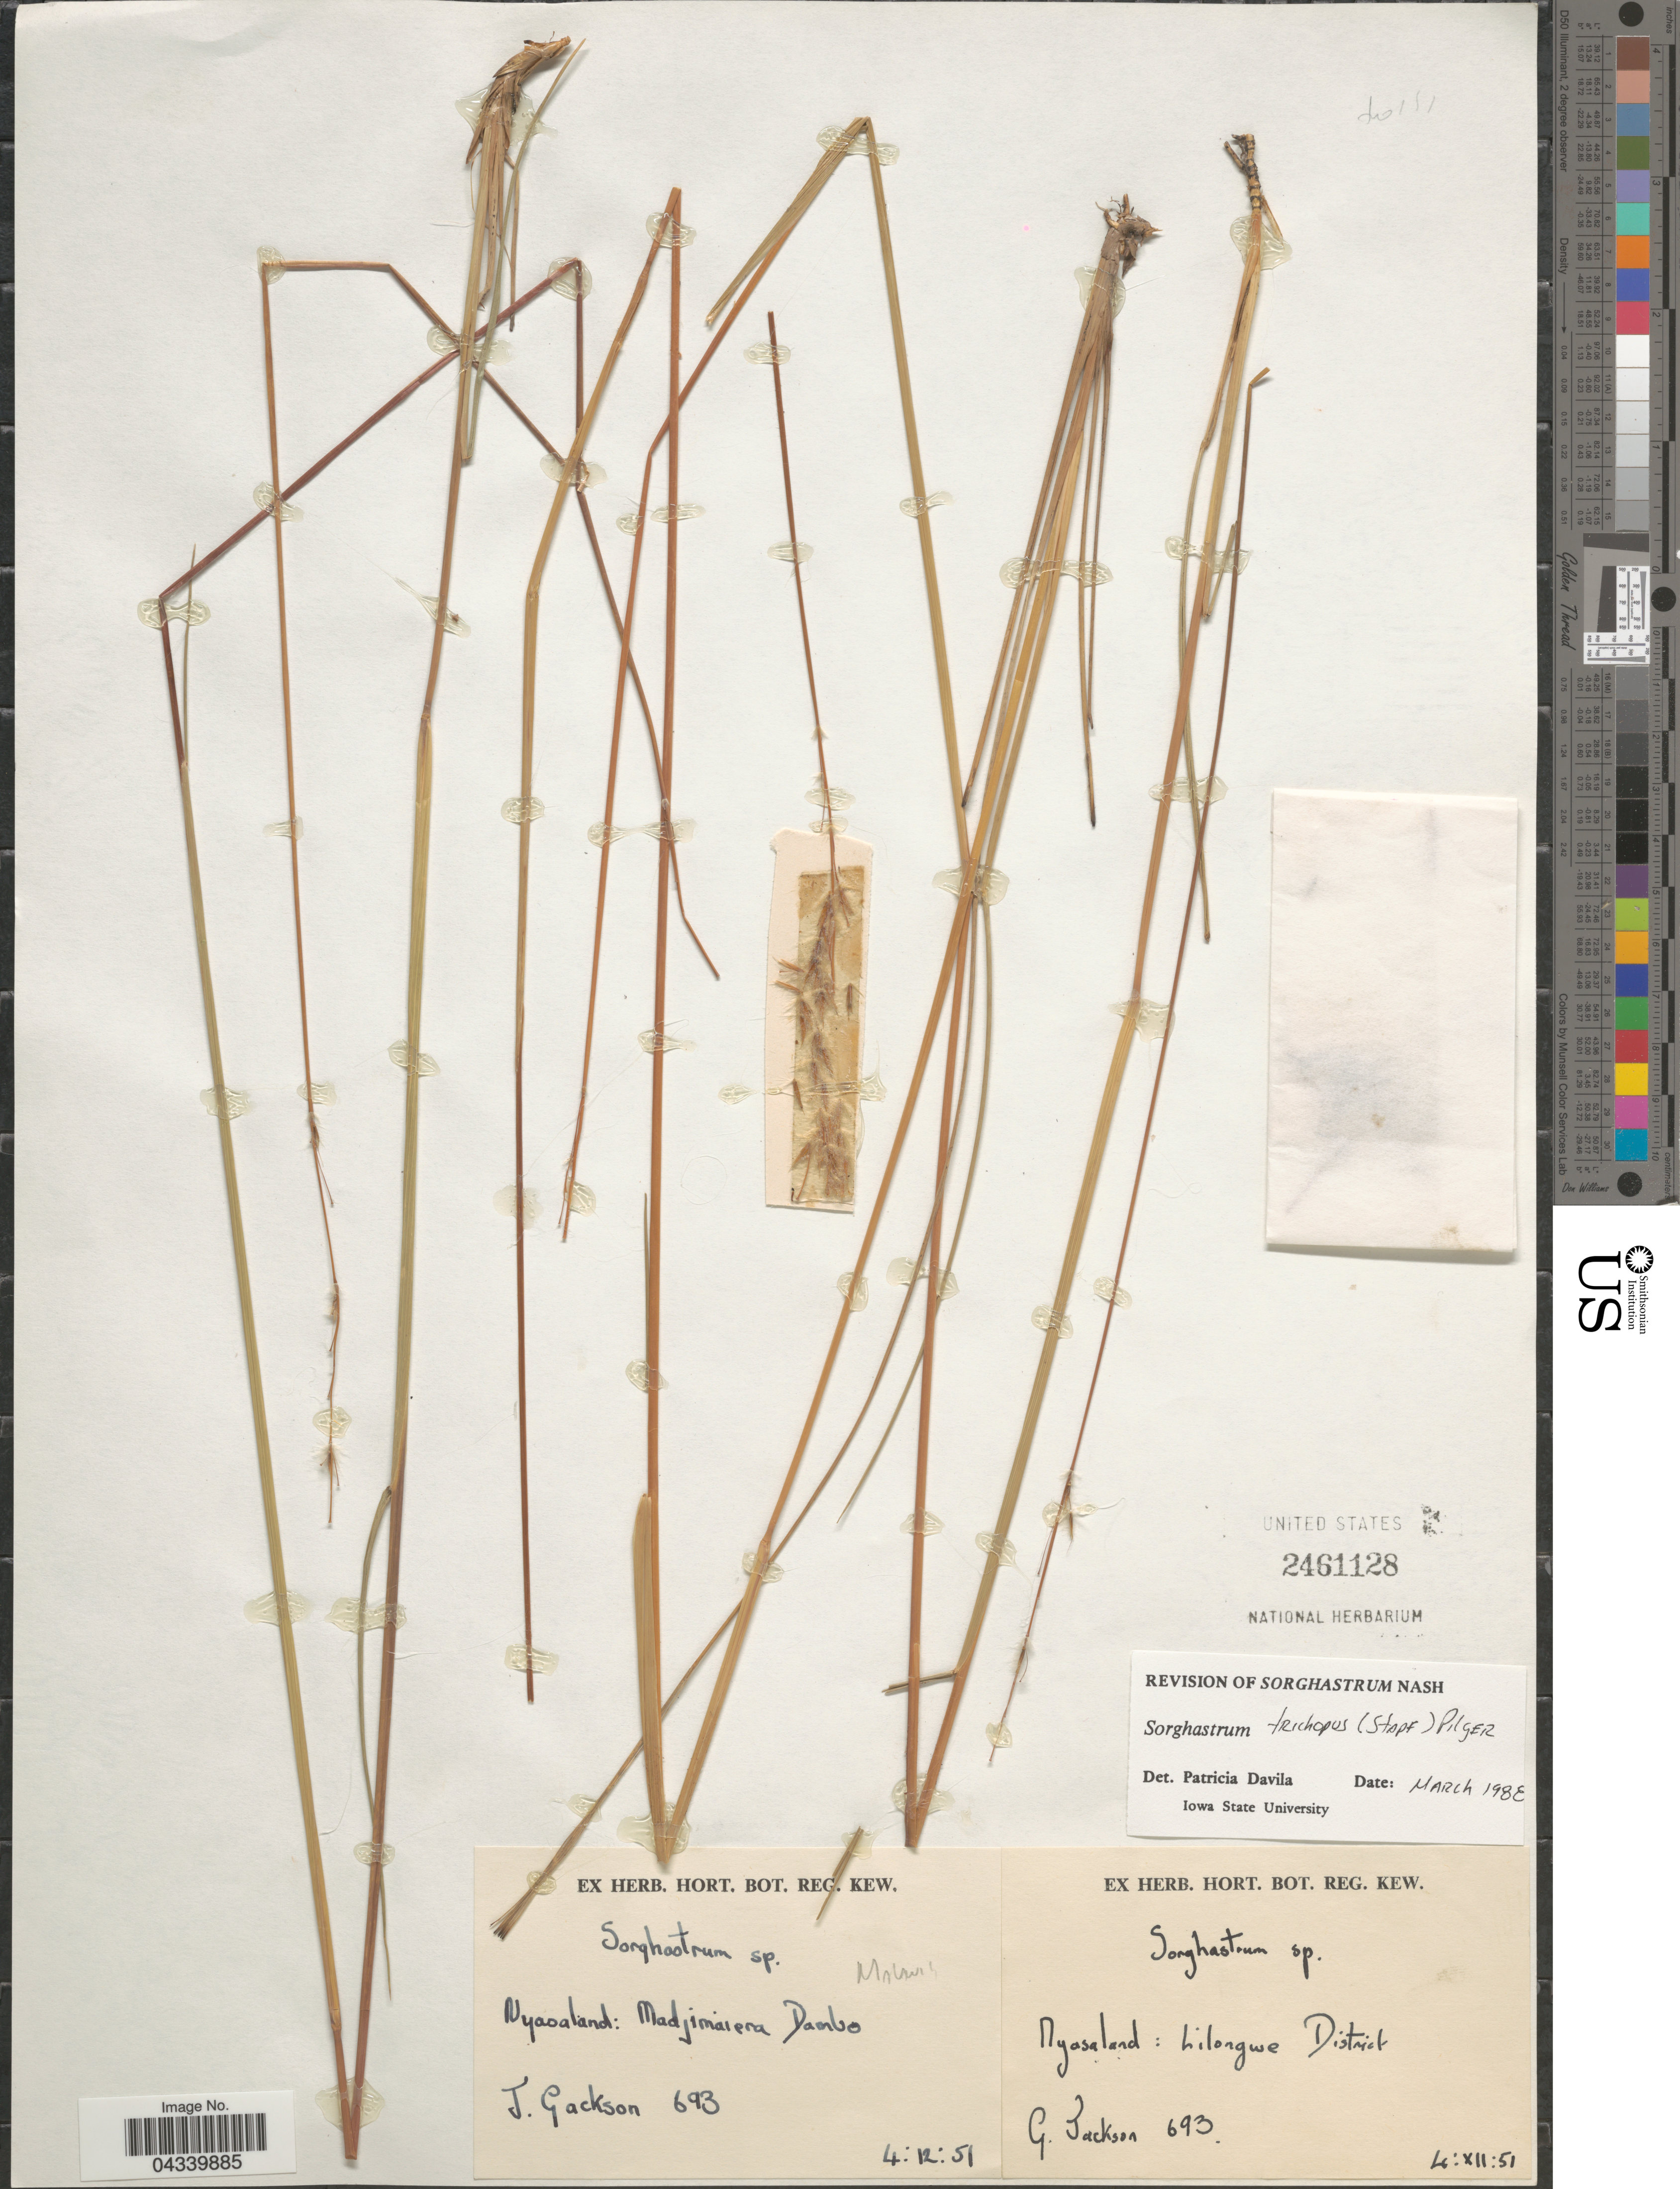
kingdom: Plantae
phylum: Tracheophyta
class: Liliopsida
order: Poales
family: Poaceae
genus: Sorghastrum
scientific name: Sorghastrum stipoides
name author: (Kunth) Nash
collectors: J. Jackson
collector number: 693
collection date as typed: Transcribed d/m/y: 4/12/51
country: Malawi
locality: Nyasaland: Madjimaiera Danbo. Lilongwe District.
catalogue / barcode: US 2461128